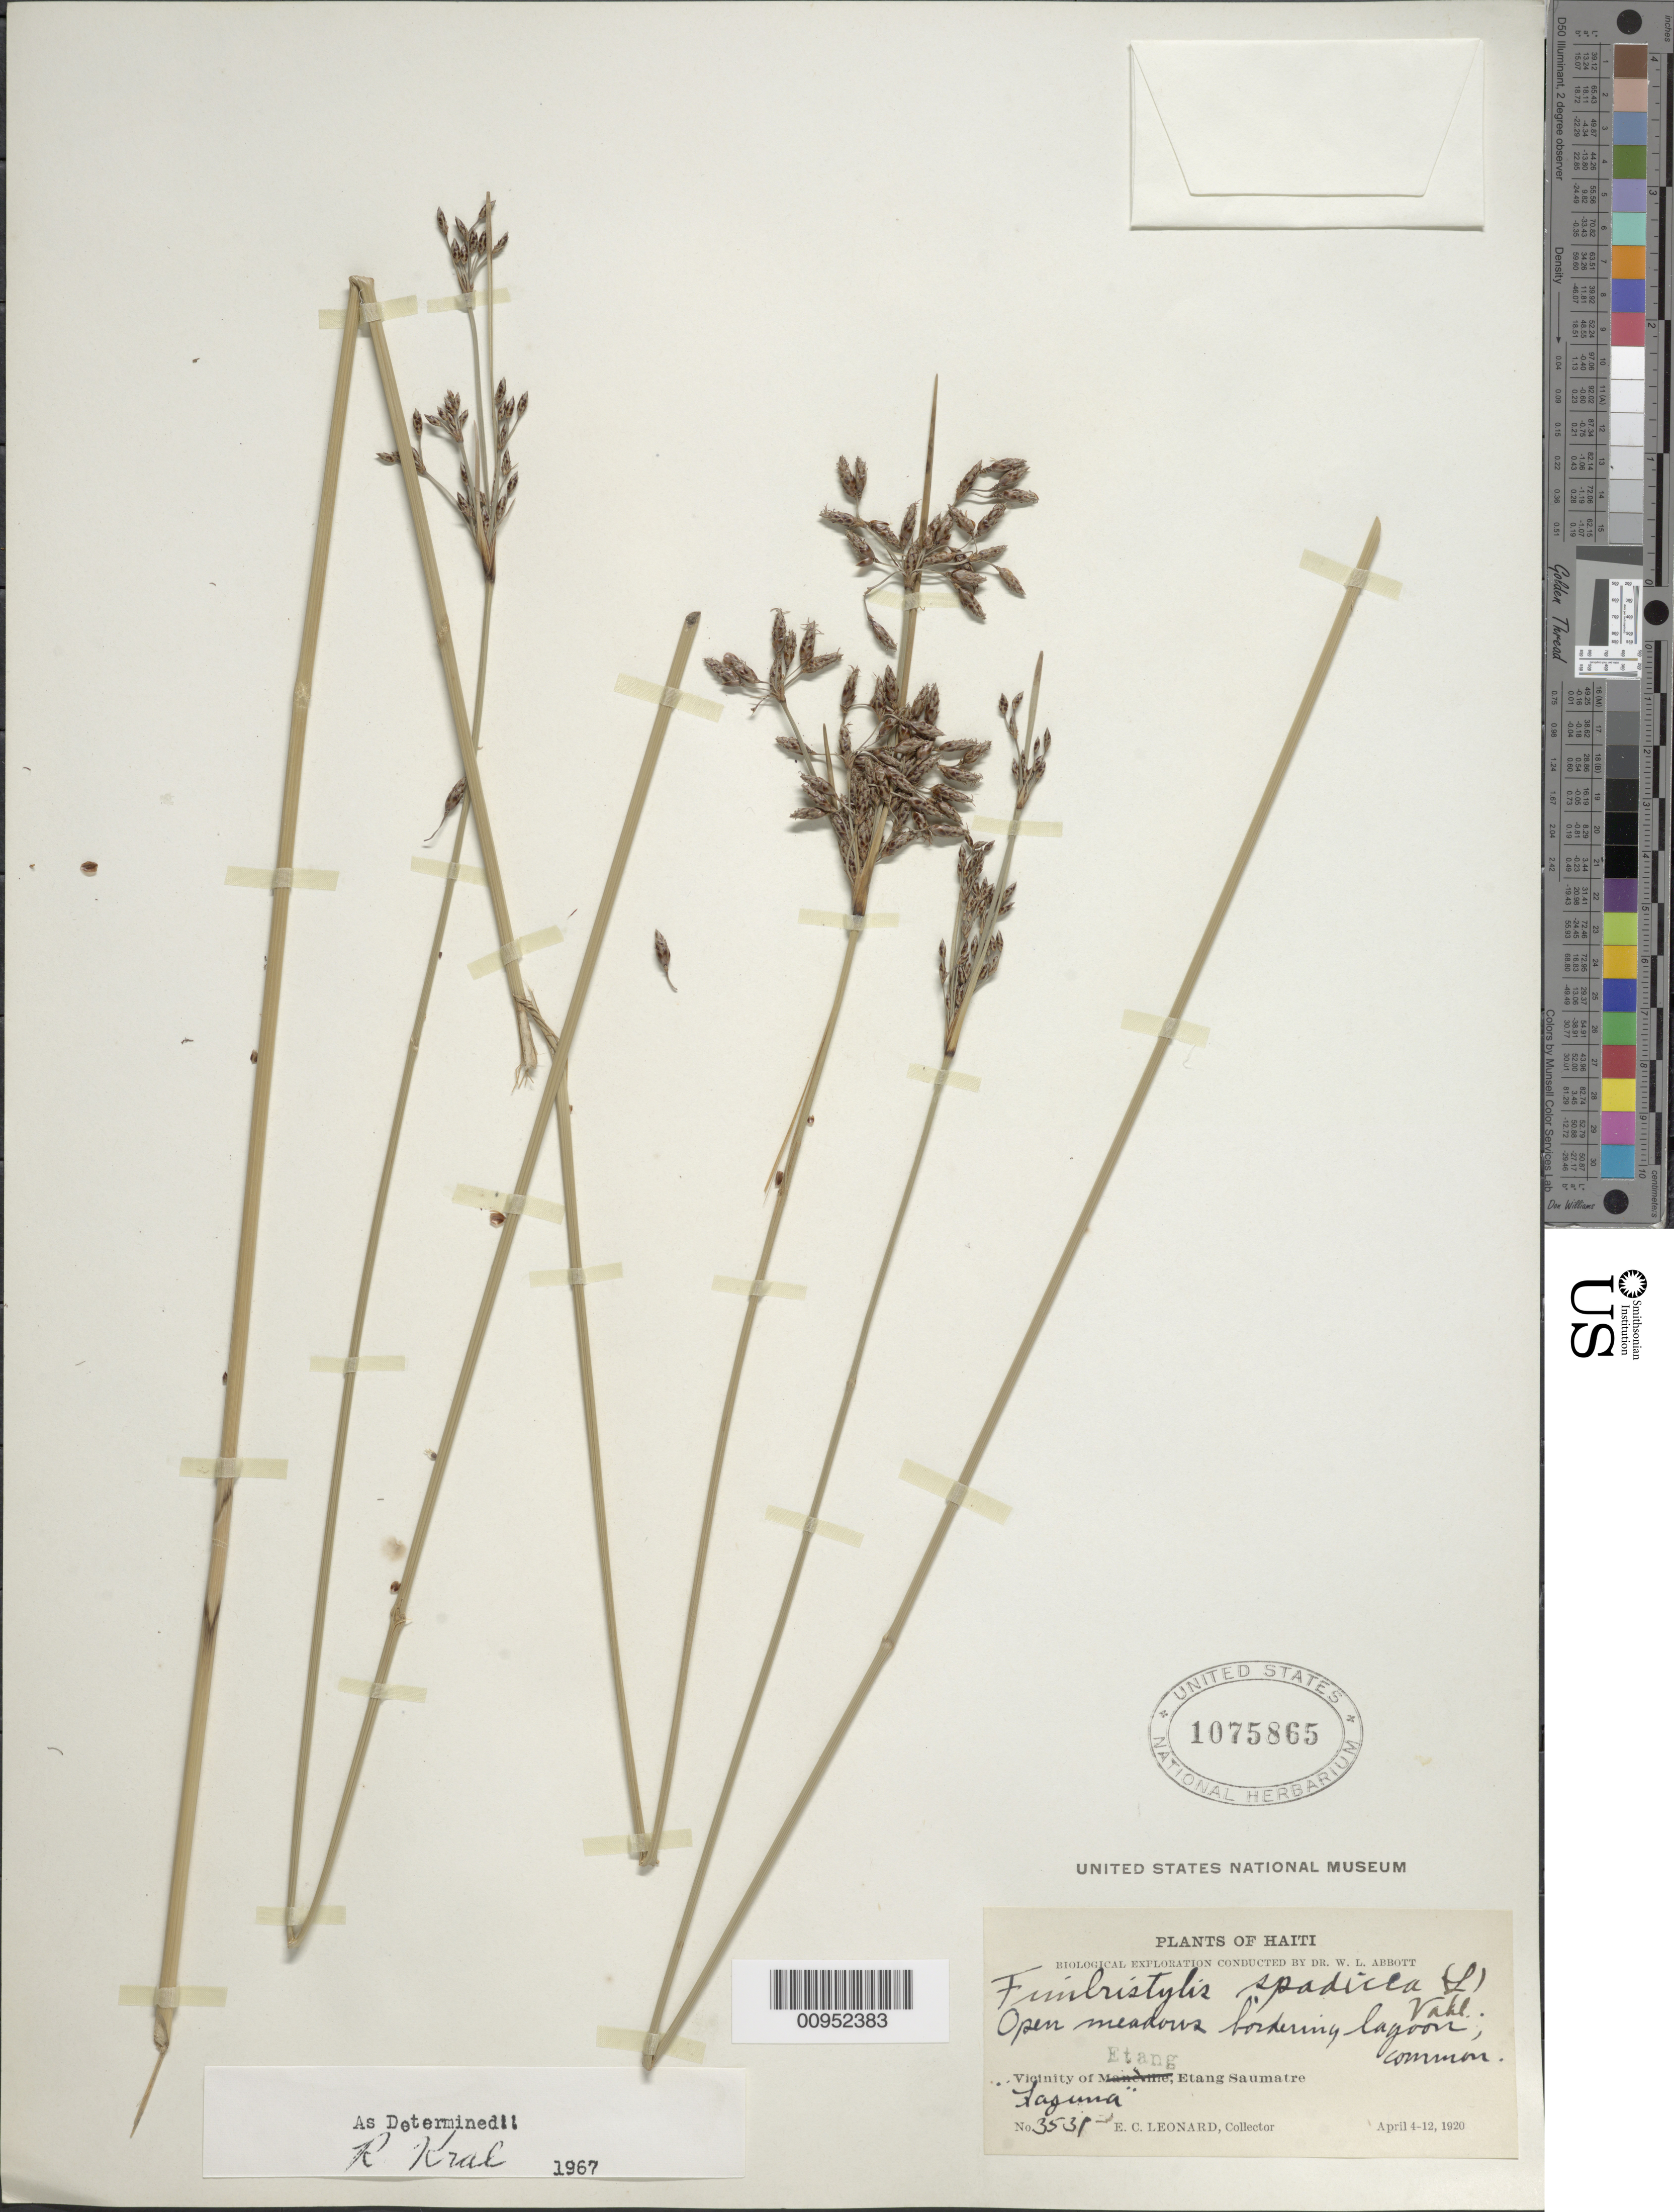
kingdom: Plantae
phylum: Tracheophyta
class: Liliopsida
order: Poales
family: Cyperaceae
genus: Fimbristylis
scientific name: Fimbristylis spadicea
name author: (L.) Vahl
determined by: Kral, Robert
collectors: E. C. Leonard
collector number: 3531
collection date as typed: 04 Apr 1920 to 12 Apr 1920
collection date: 1920-04-04/1920-04-12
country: Haiti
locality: meadows bordering lagoon, vicinity of Etang, "Laguna", Etang Saumatre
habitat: Open meadows bordering lagoon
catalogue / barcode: US 1075865